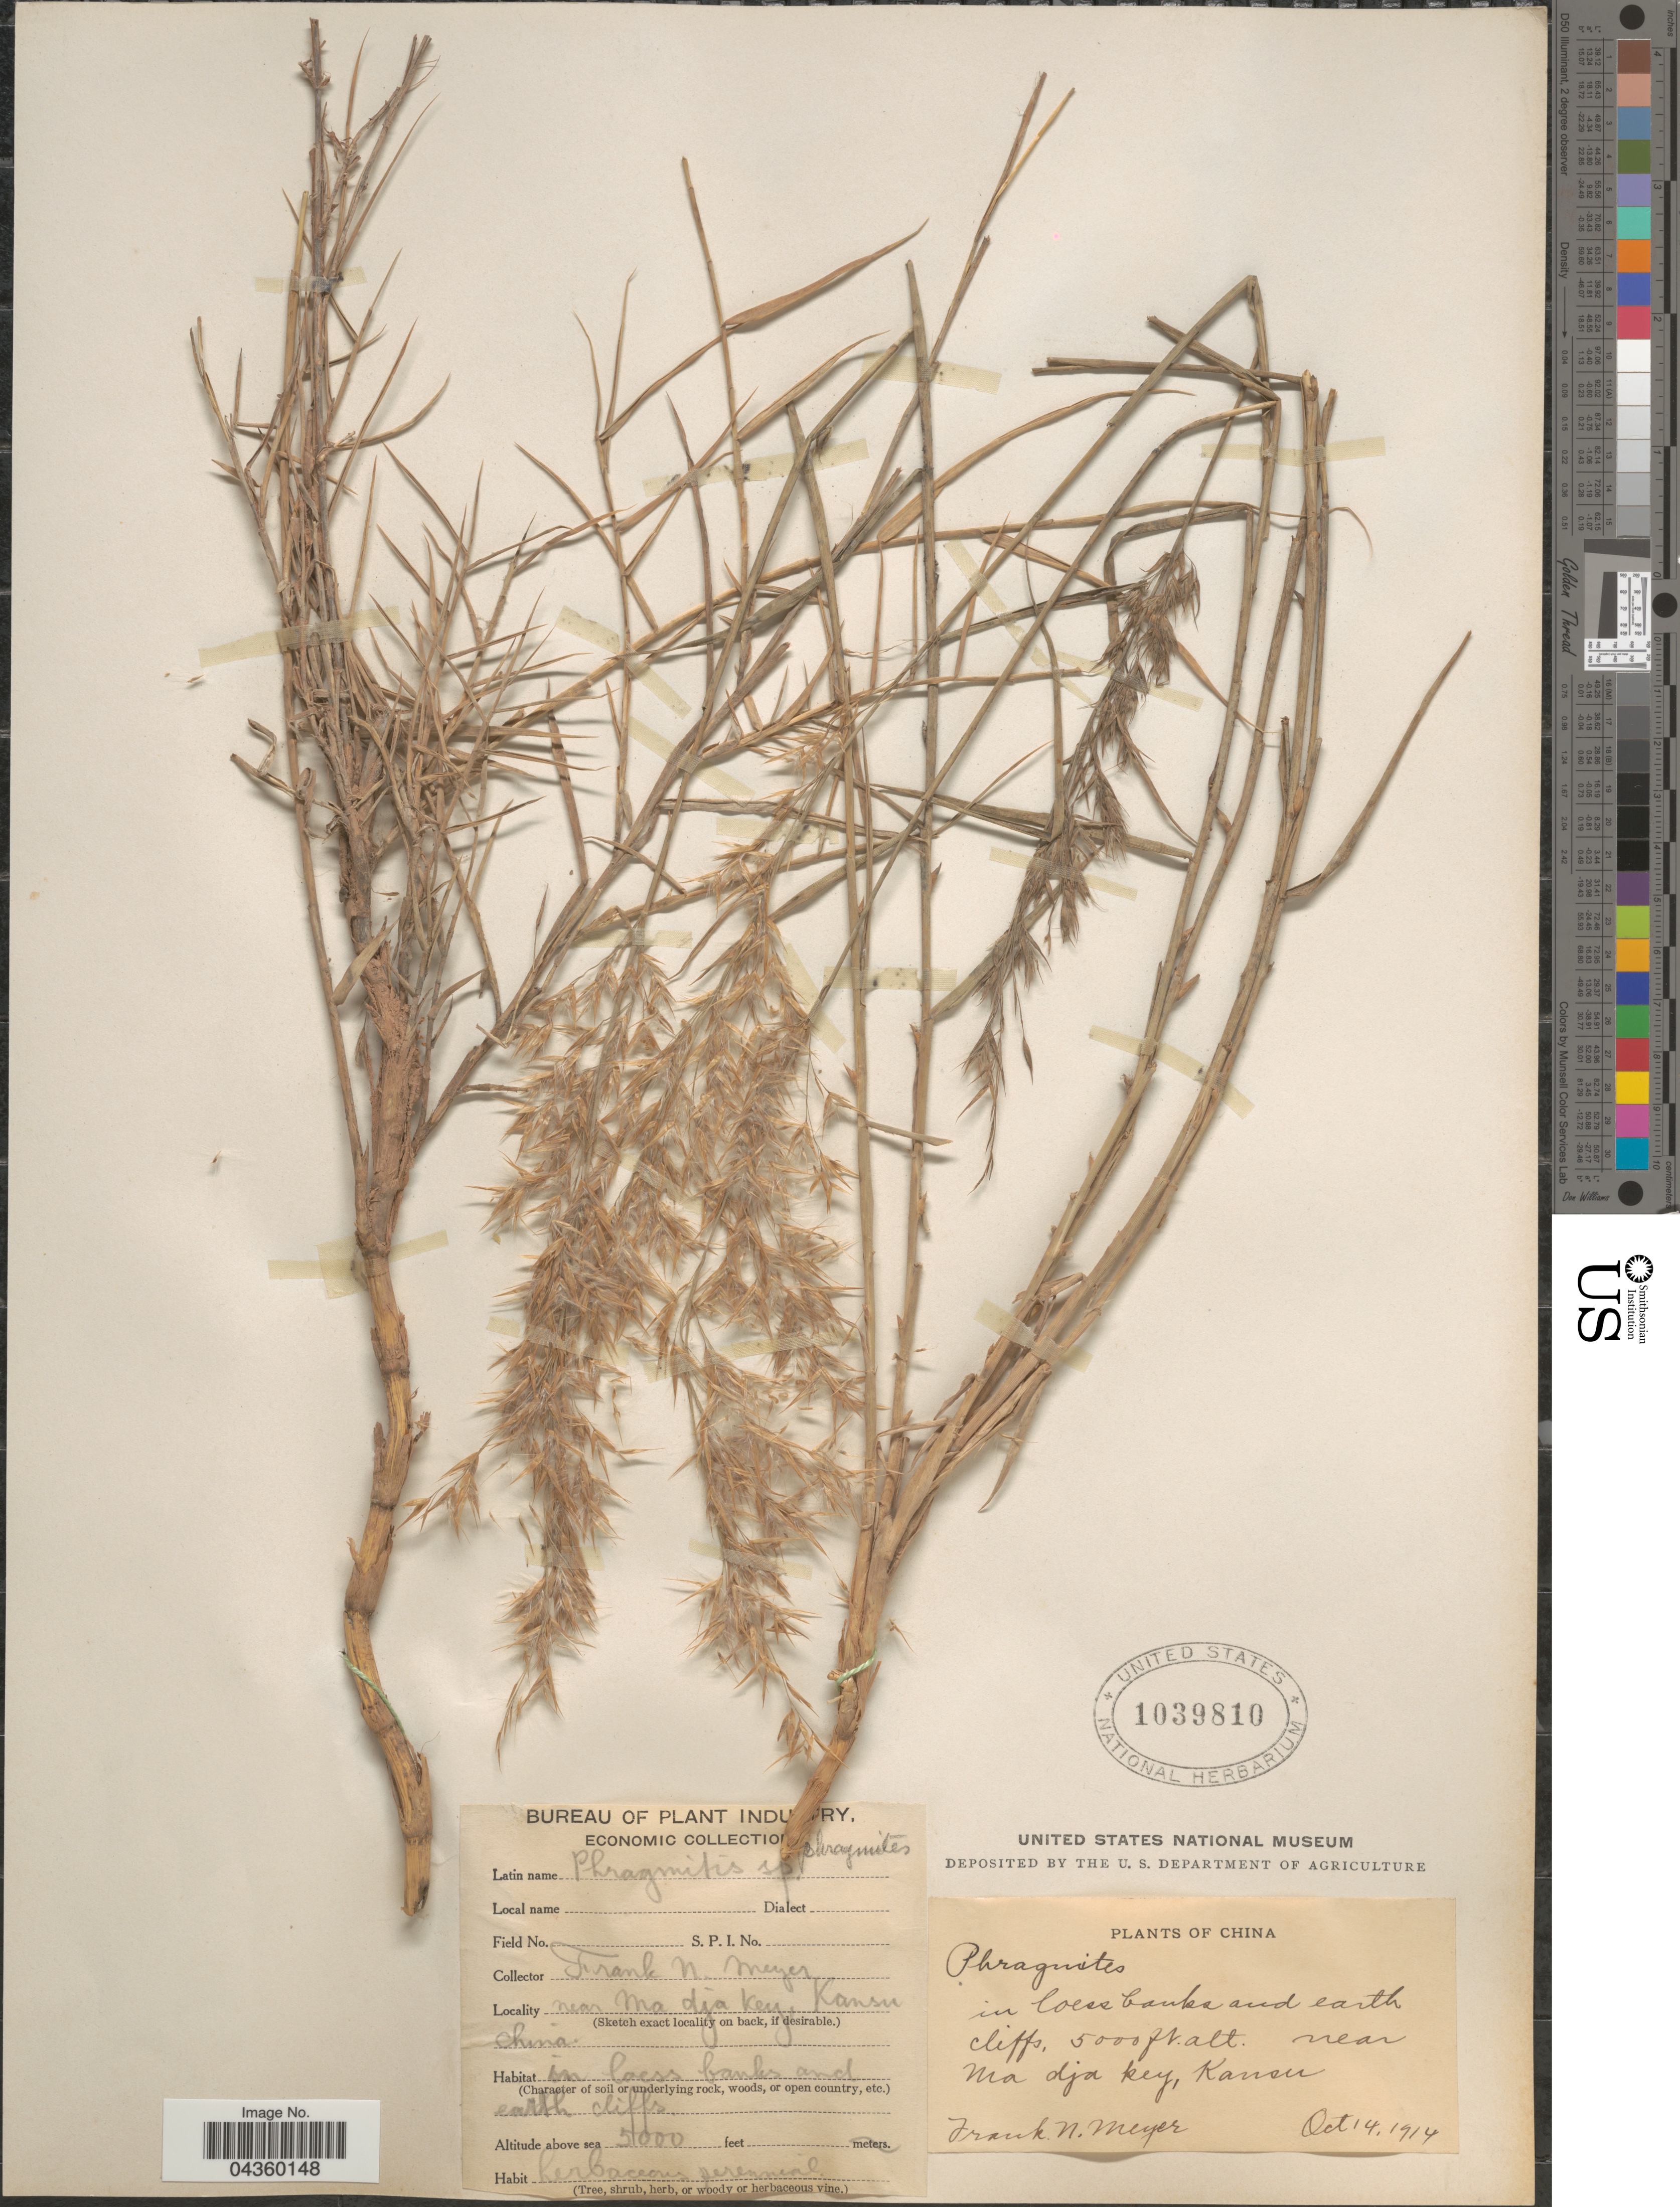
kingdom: Plantae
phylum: Tracheophyta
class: Liliopsida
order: Poales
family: Poaceae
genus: Phragmites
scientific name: Phragmites australis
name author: (Cav.) Trin. ex Steud.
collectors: F. N. Meyer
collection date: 1914-10-14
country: China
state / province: Gansu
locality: Near Ma dja key, Kansu.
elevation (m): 1524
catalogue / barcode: US 1039810